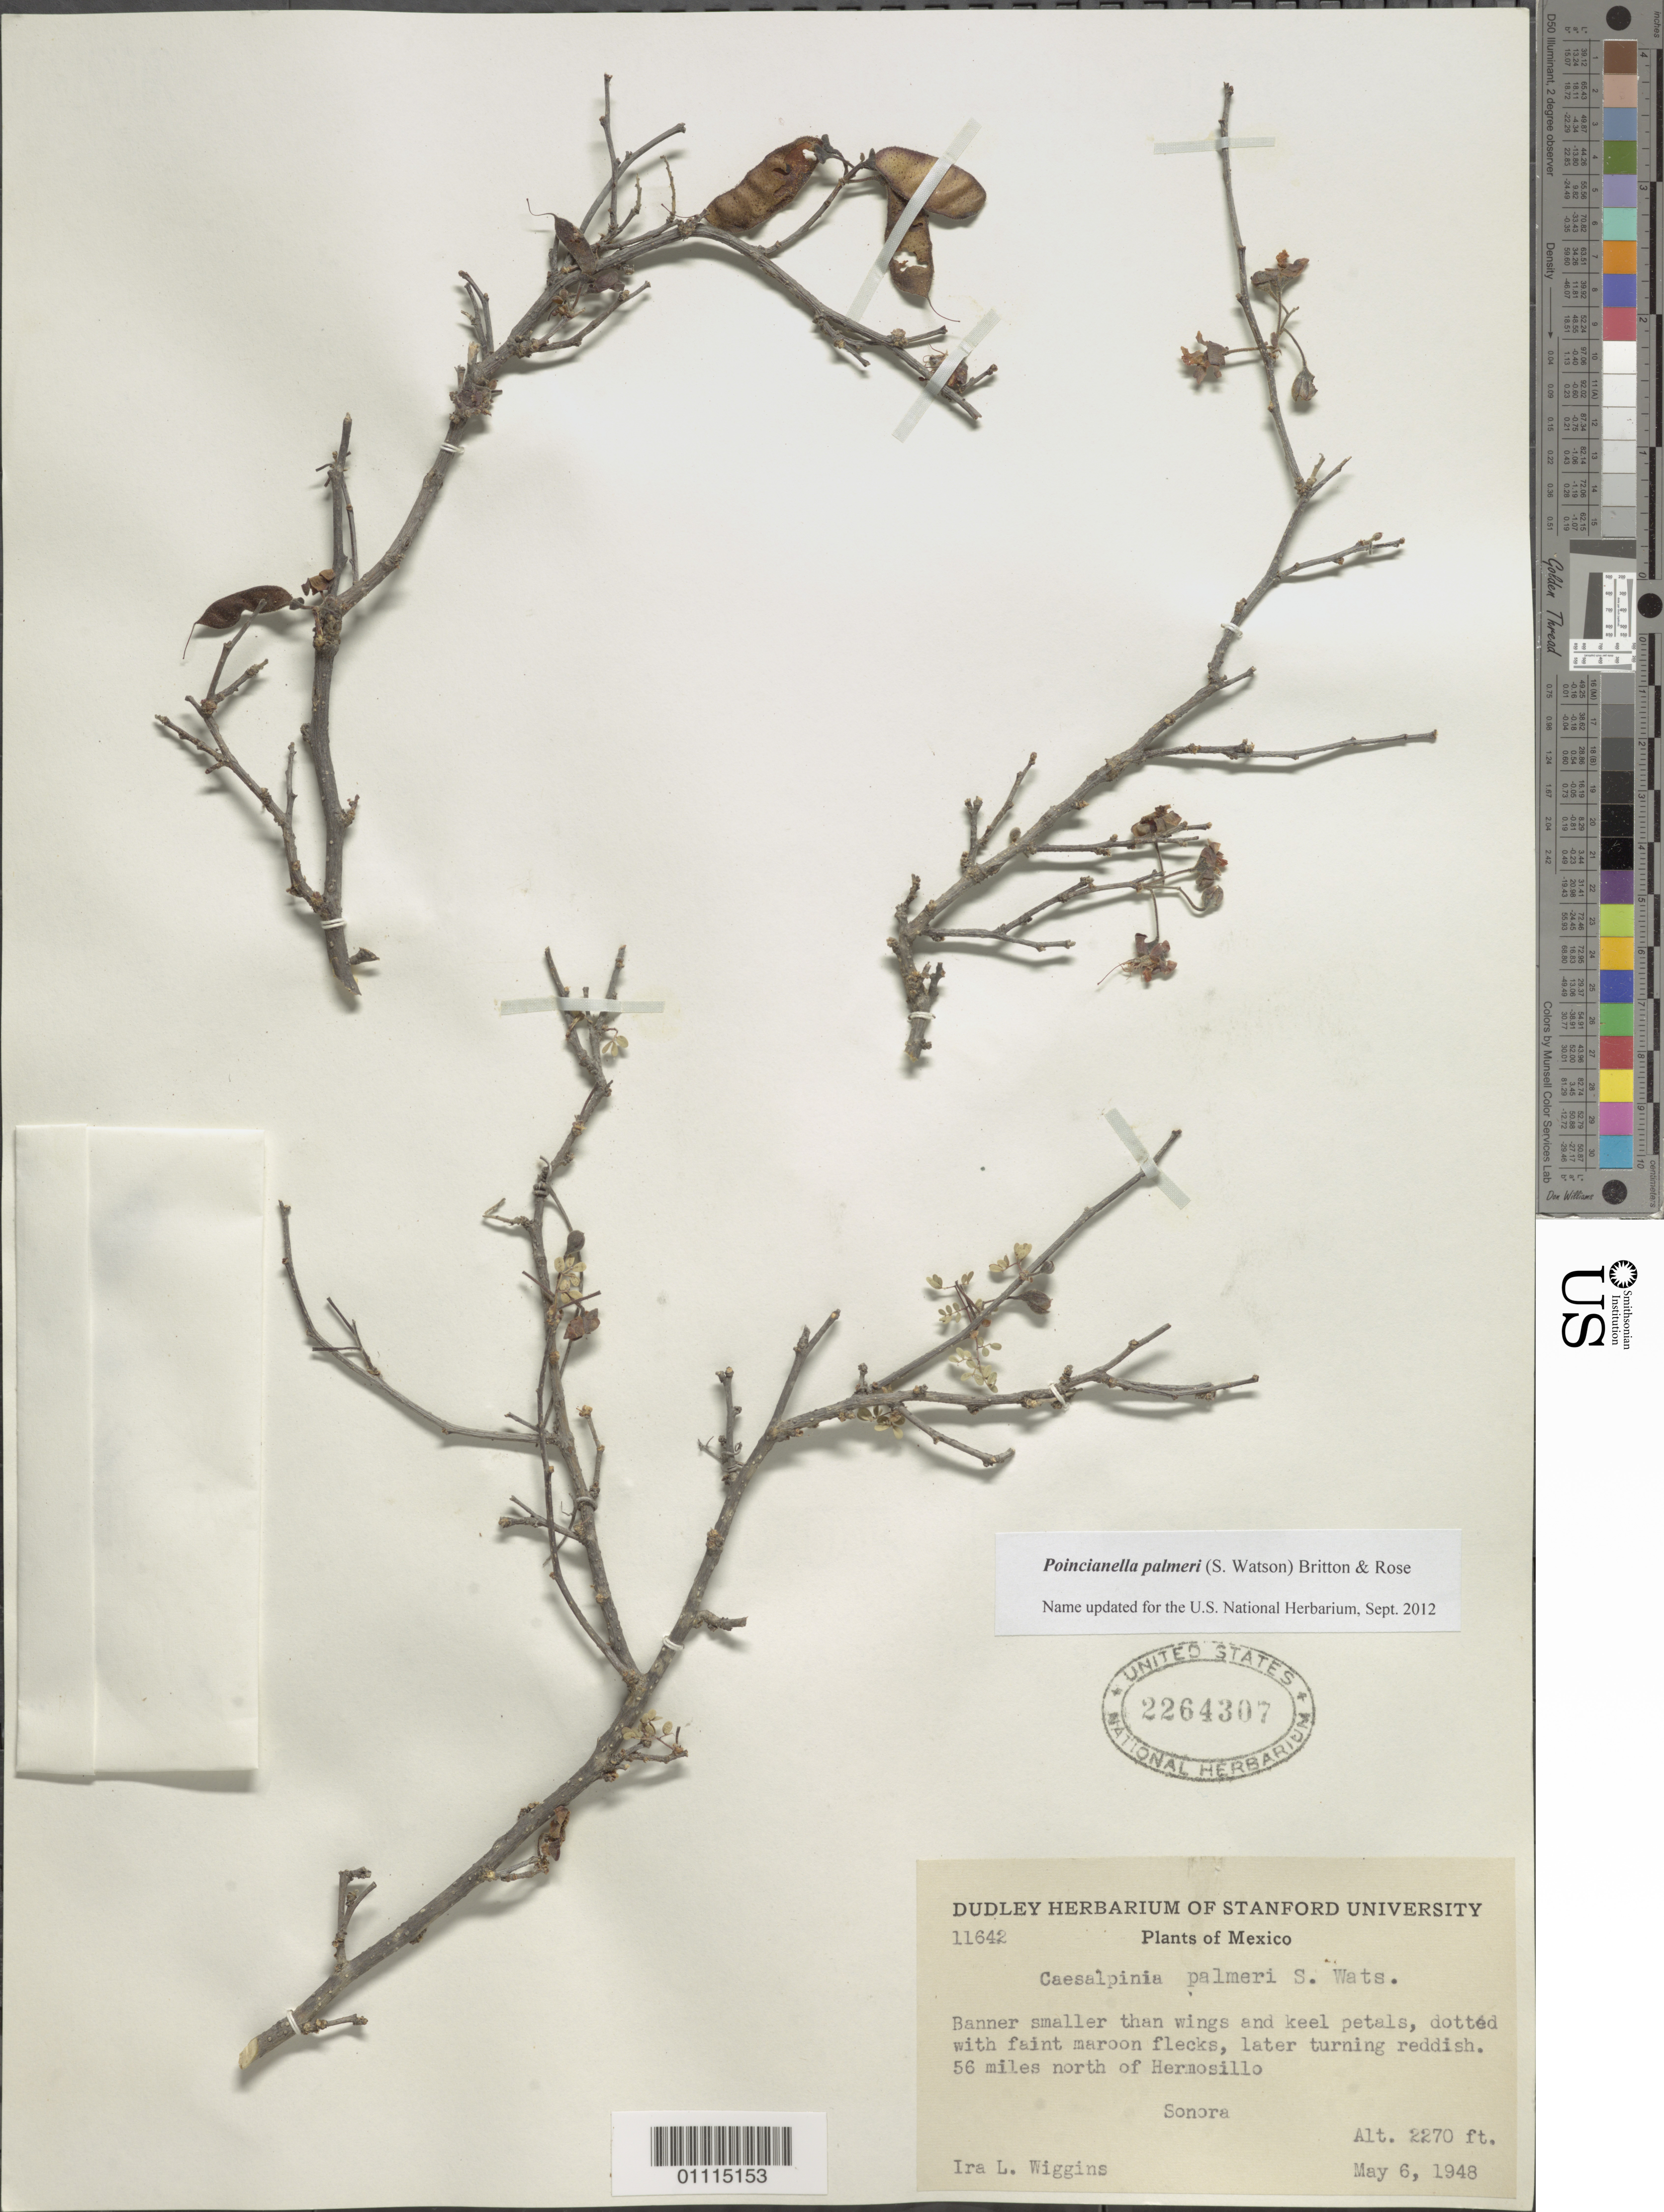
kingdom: Plantae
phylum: Tracheophyta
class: Magnoliopsida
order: Fabales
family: Fabaceae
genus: Erythrostemon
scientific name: Erythrostemon palmeri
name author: (S. Watson) Gagnon & G.P. Lewis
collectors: I. L. Wiggins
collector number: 11642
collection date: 1948-05-06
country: Mexico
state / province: Sonora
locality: Hermosillo, 56 miles N.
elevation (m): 692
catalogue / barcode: US 2264307